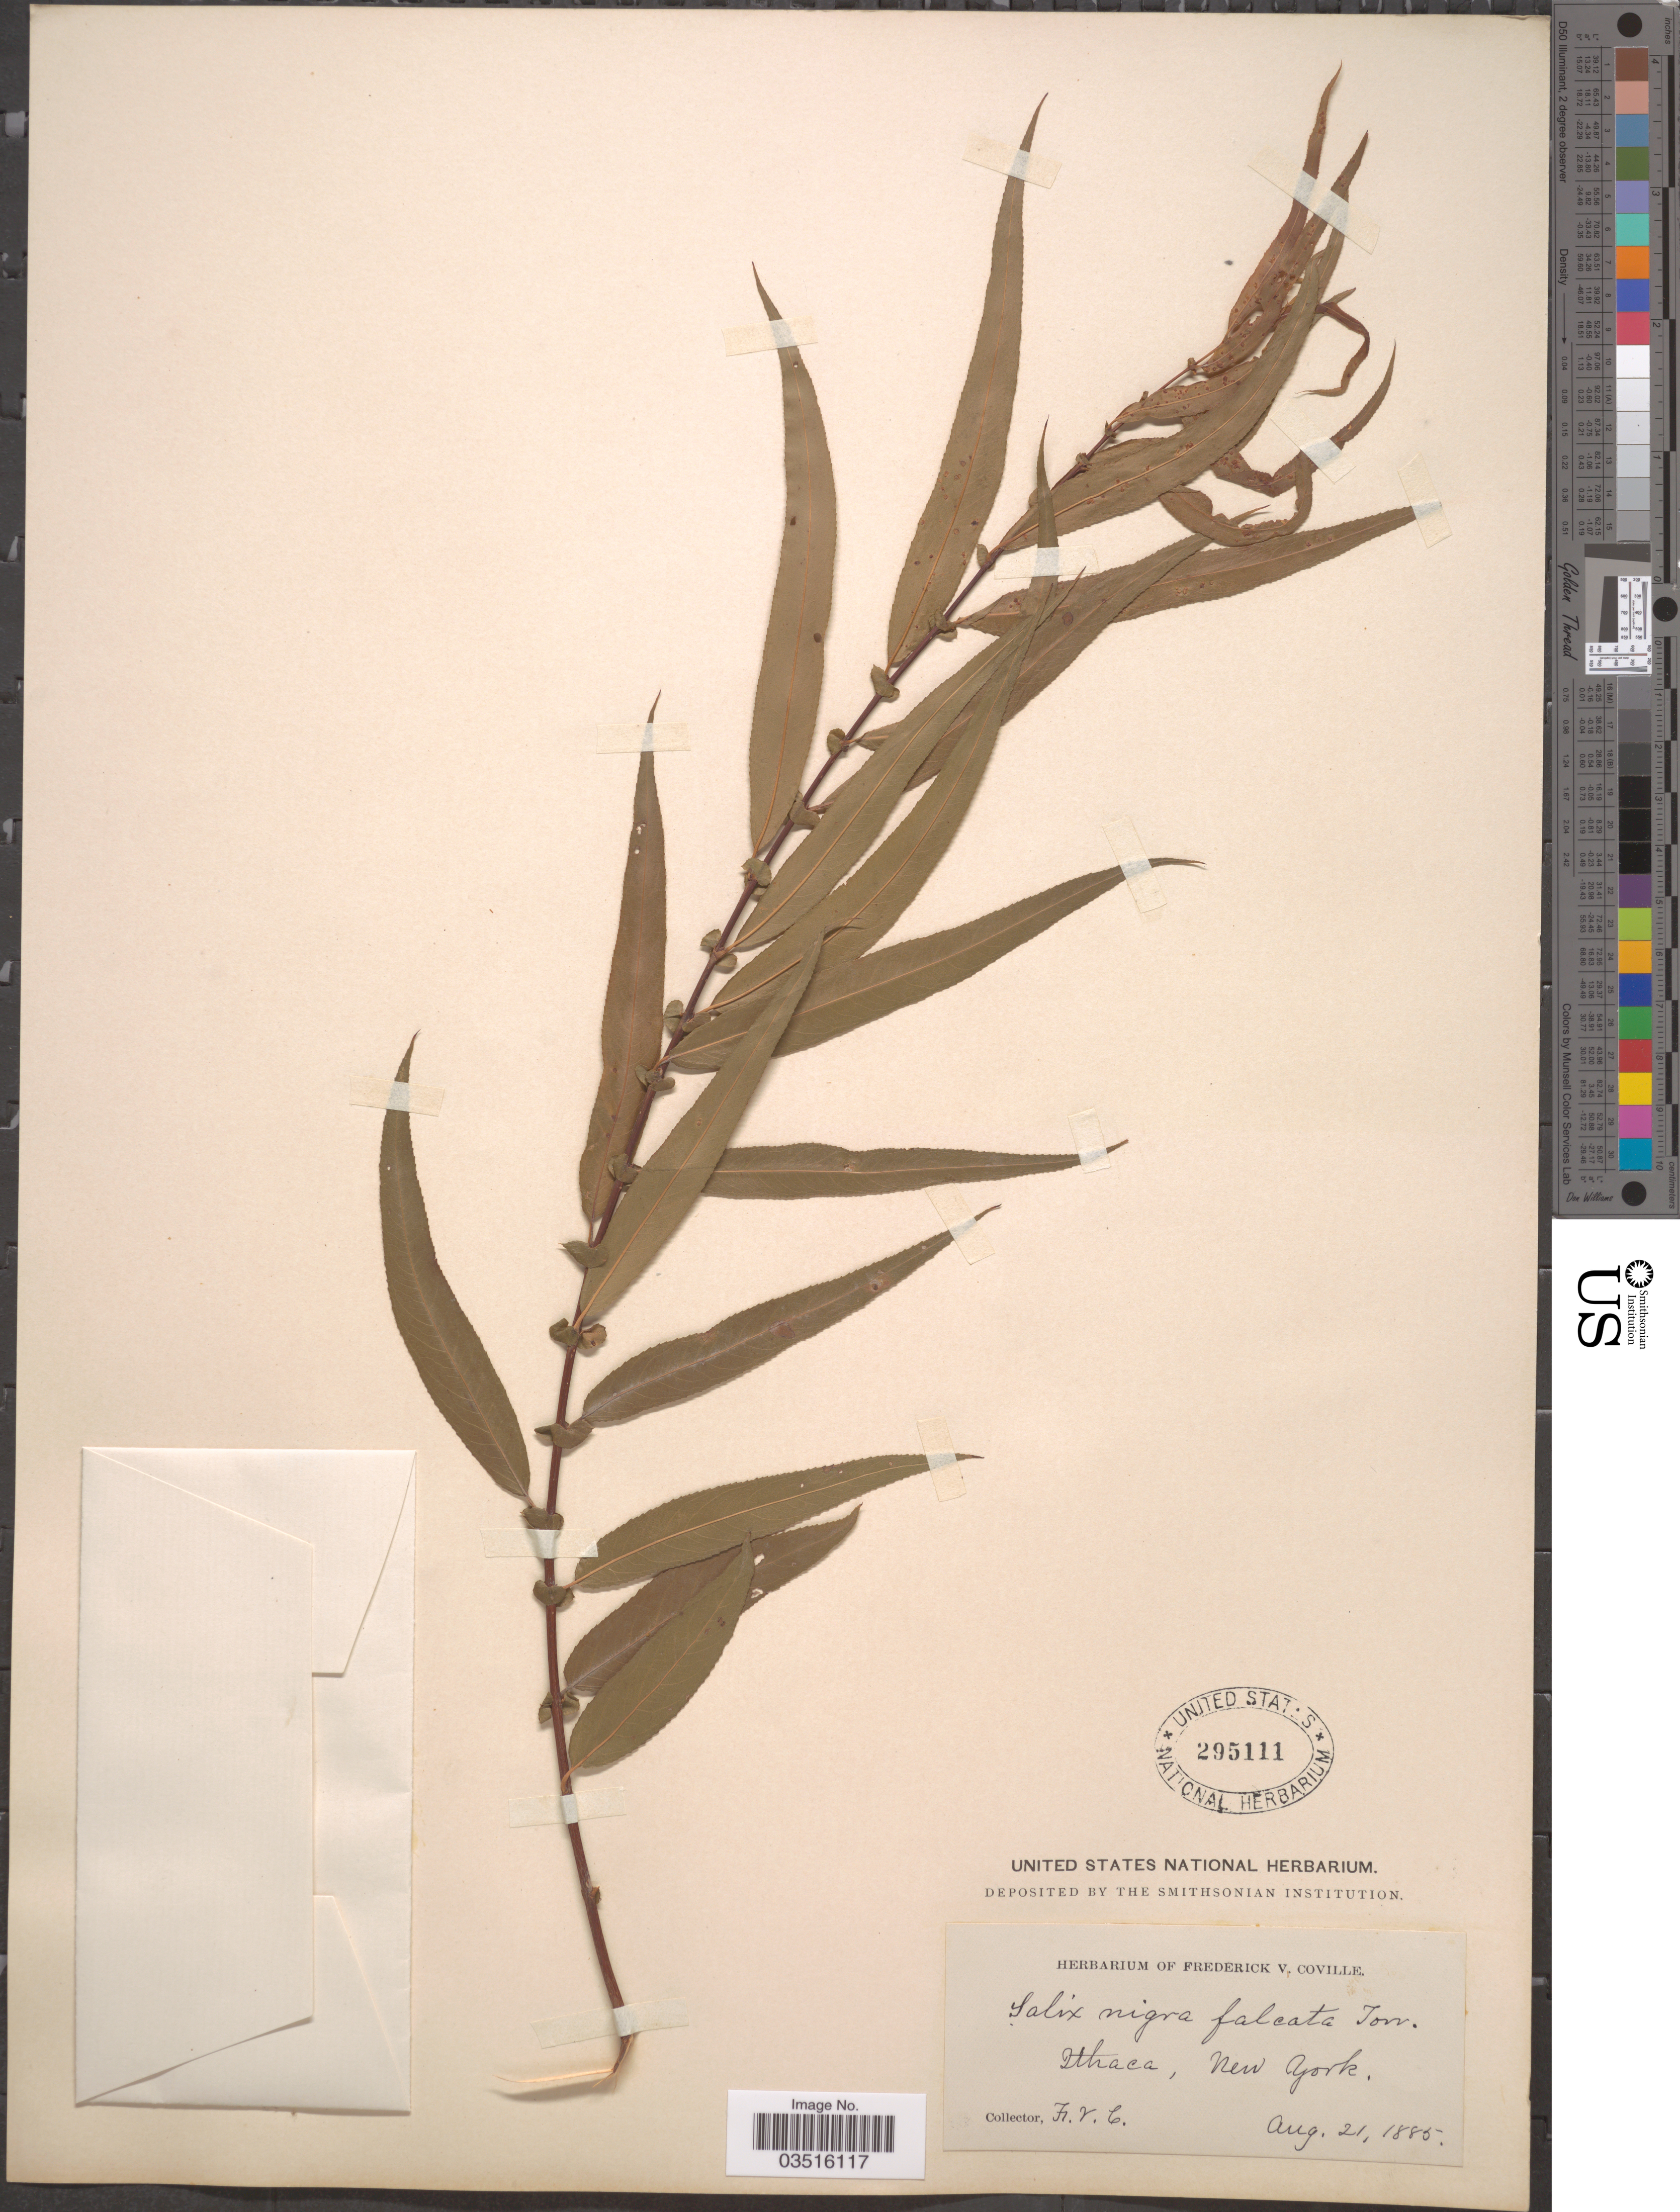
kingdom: Plantae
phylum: Tracheophyta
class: Magnoliopsida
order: Malpighiales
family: Salicaceae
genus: Salix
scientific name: Salix nigra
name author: Marshall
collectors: F. V. Coville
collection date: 1885-08-21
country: United States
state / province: New York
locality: Ithaca.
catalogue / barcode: US 295111